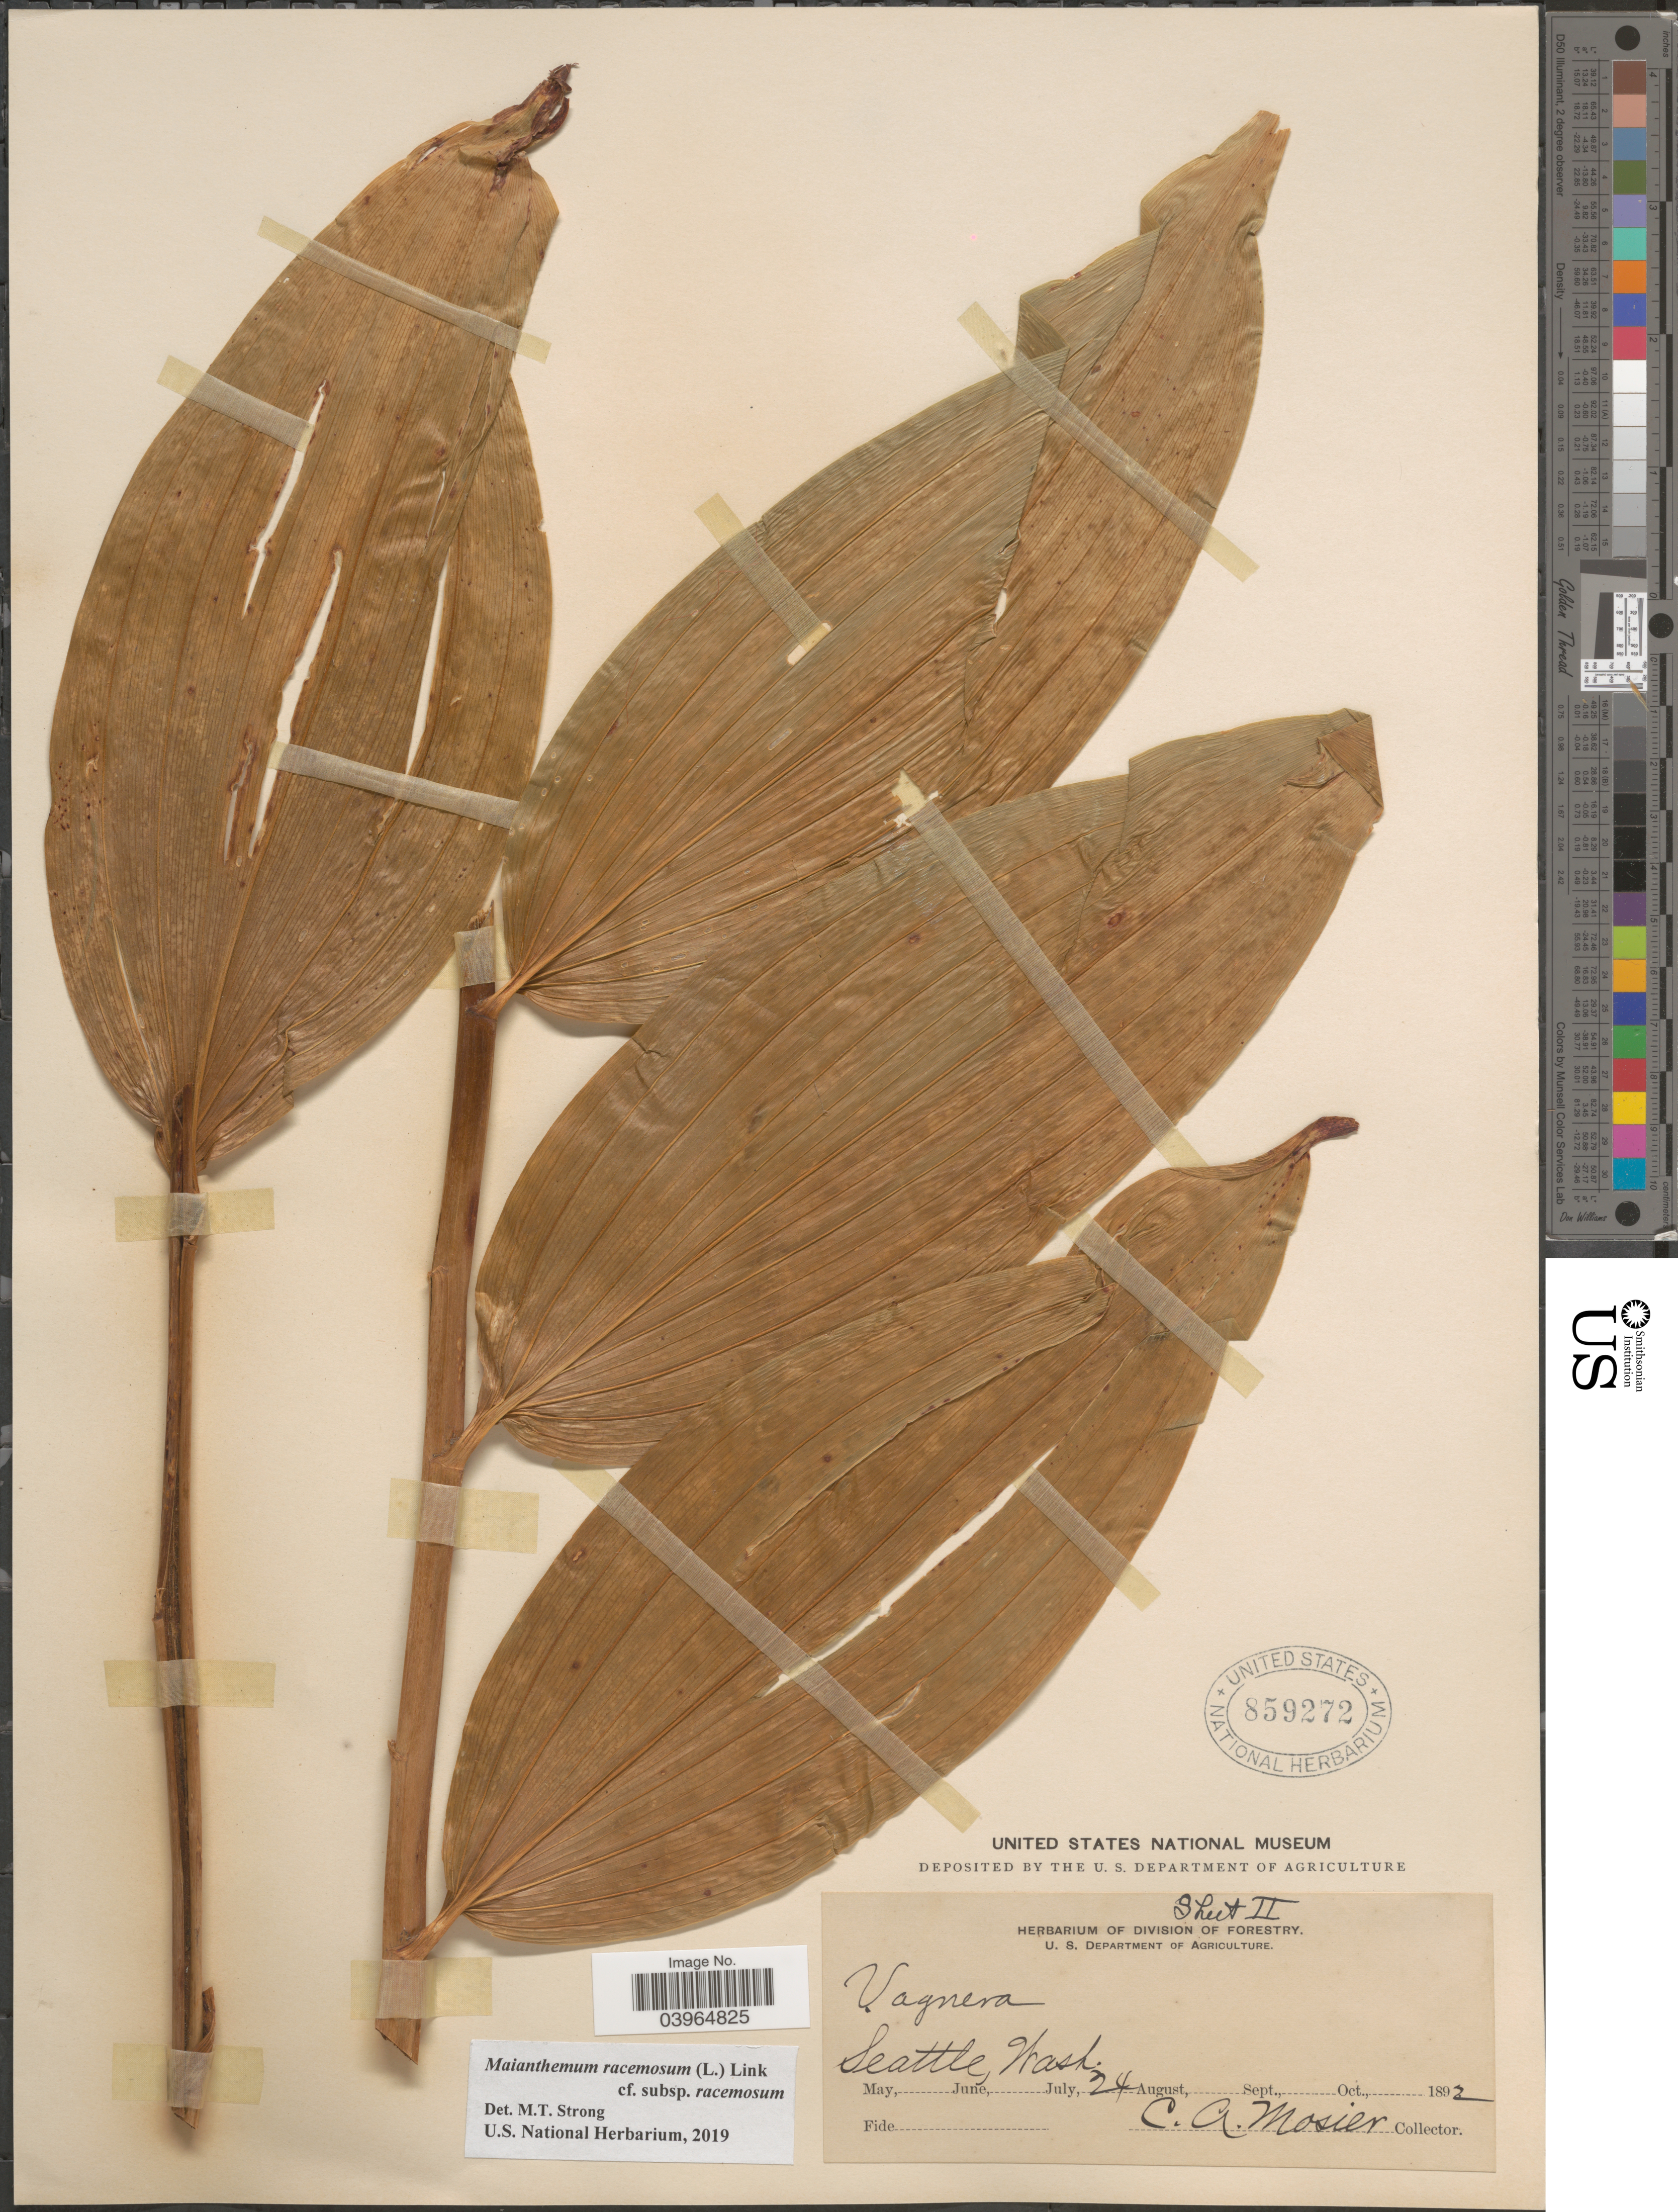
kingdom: Plantae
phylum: Tracheophyta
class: Liliopsida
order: Asparagales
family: Asparagaceae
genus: Maianthemum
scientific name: Maianthemum racemosum subsp. racemosum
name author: (L.) Link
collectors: C. A. Mosier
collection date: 1892-07-24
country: United States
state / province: Washington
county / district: King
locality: Seattle.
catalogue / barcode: US 859272